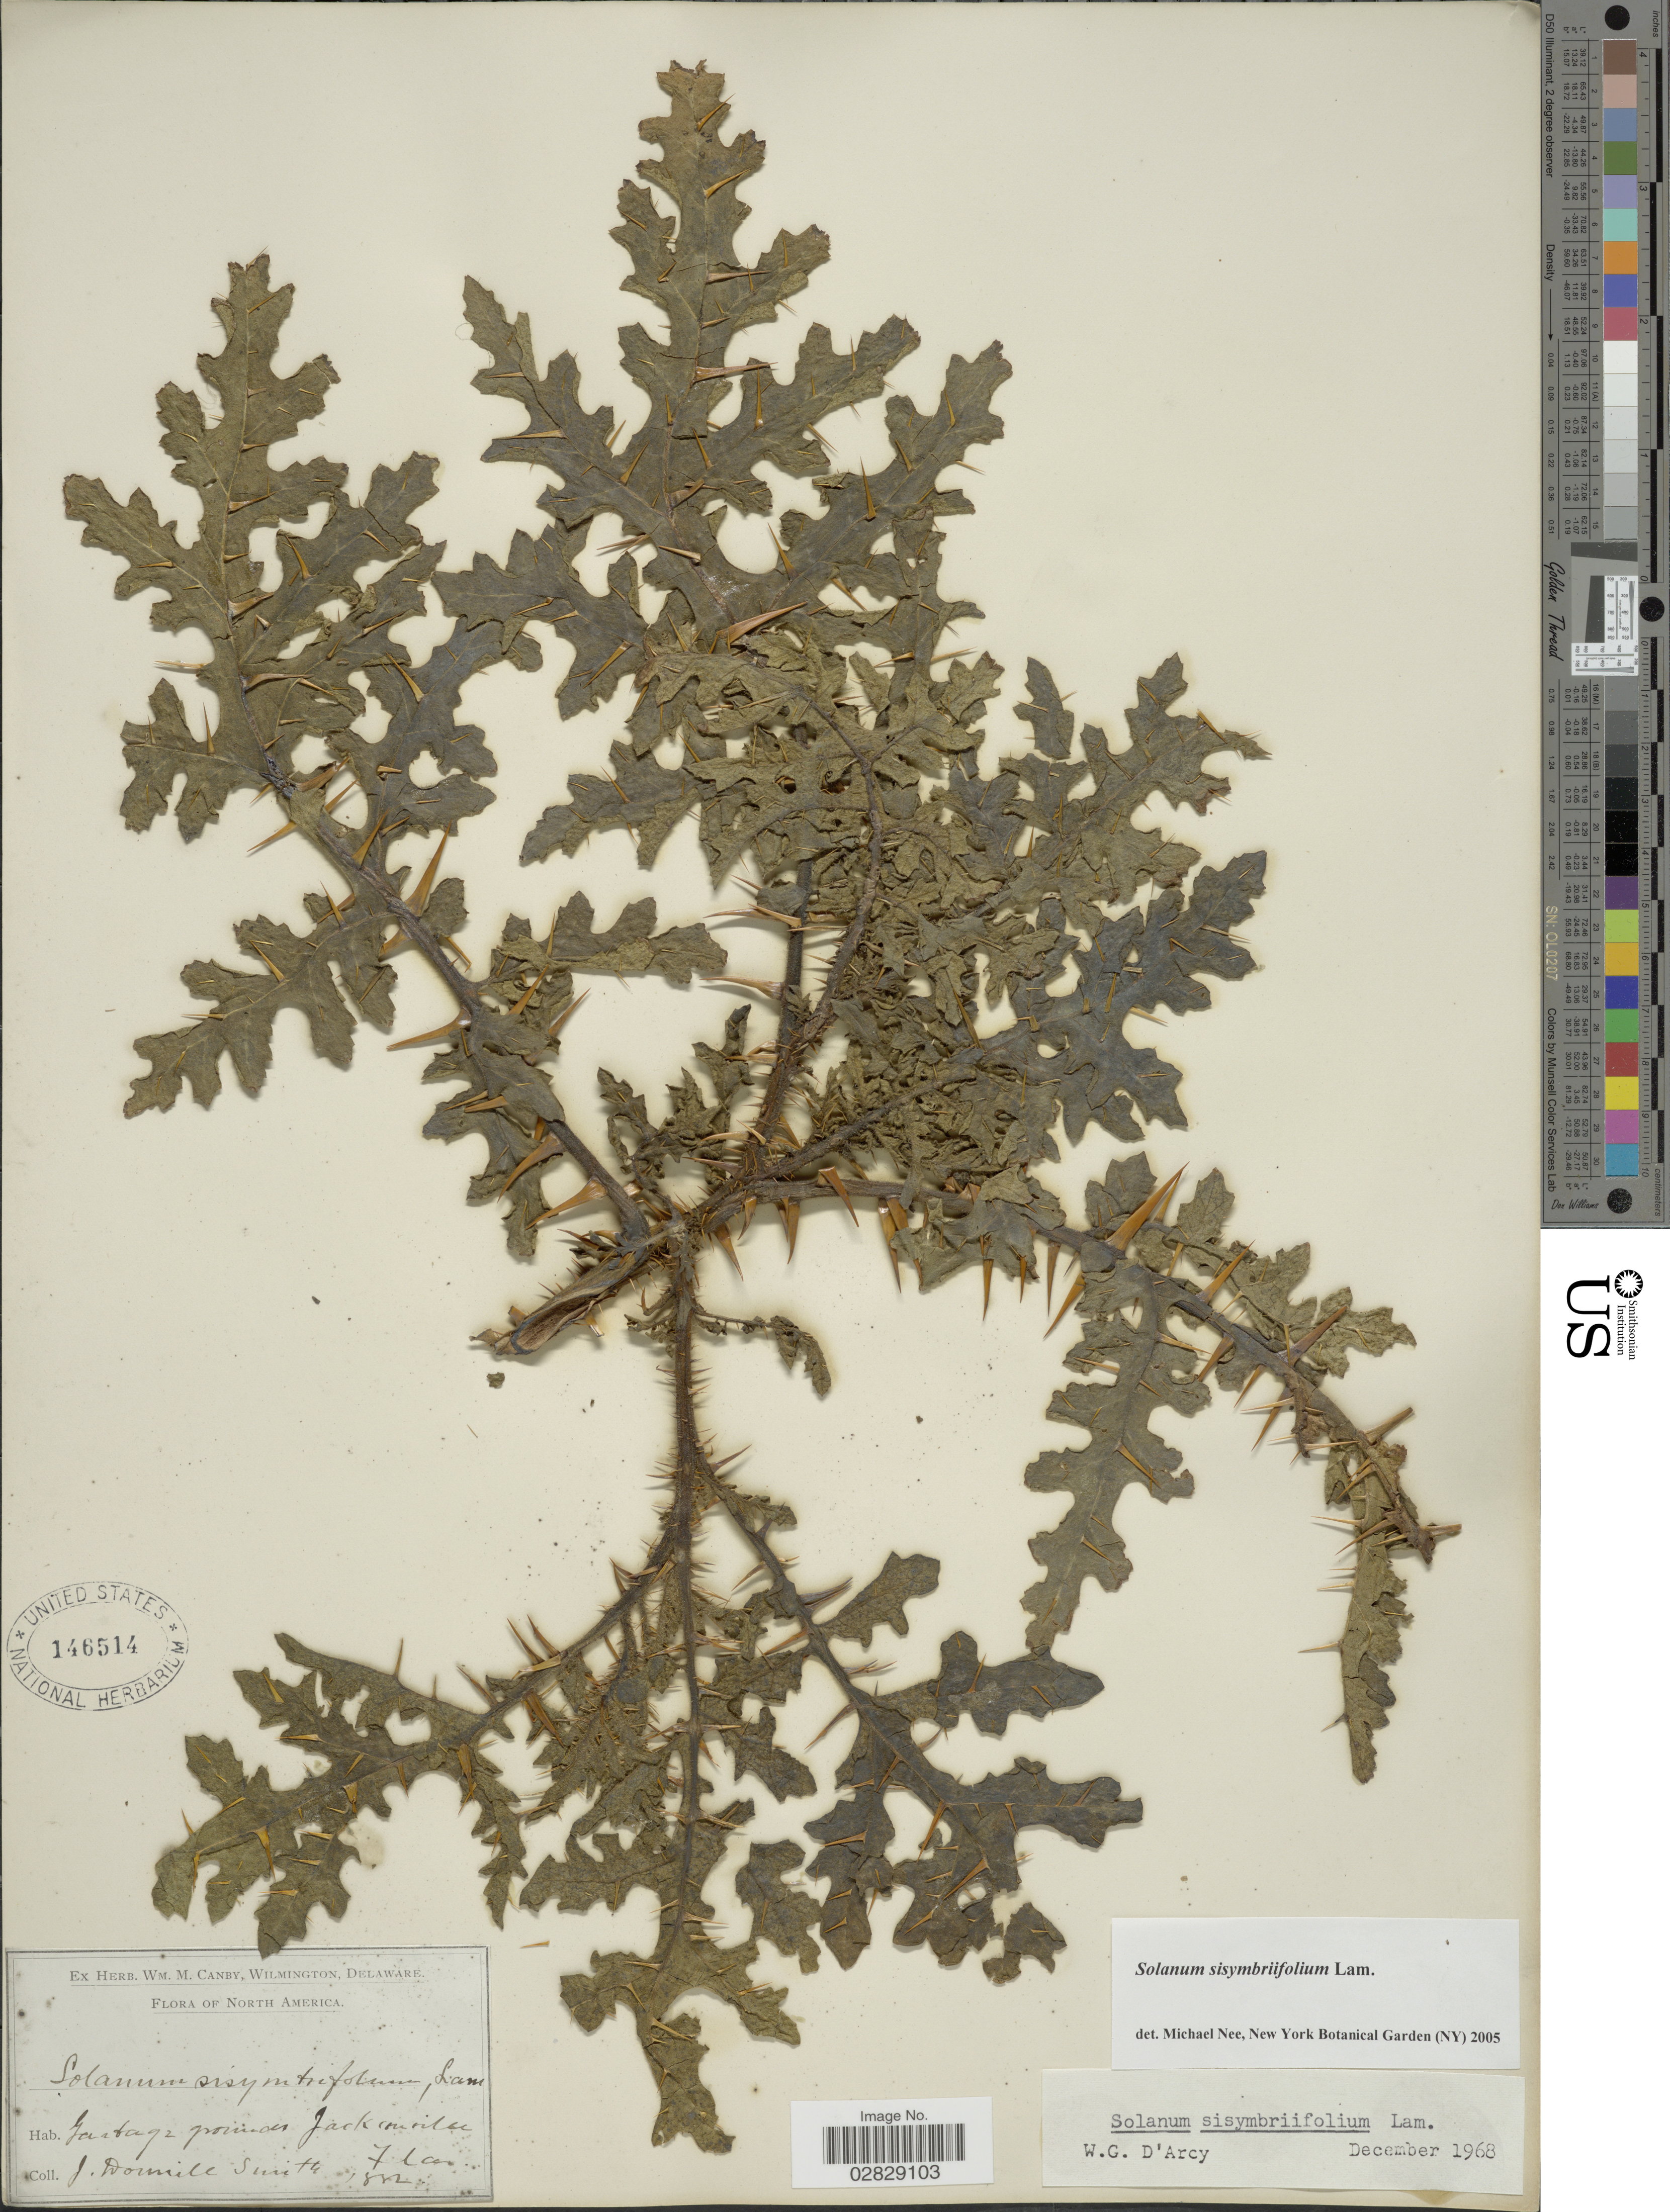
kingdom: Plantae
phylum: Tracheophyta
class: Magnoliopsida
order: Solanales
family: Solanaceae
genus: Solanum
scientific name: Solanum sisymbrifolium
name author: Lam.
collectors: J. Donnell Smith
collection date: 1882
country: United States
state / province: Florida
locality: Jacksonville.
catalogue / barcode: US 146514